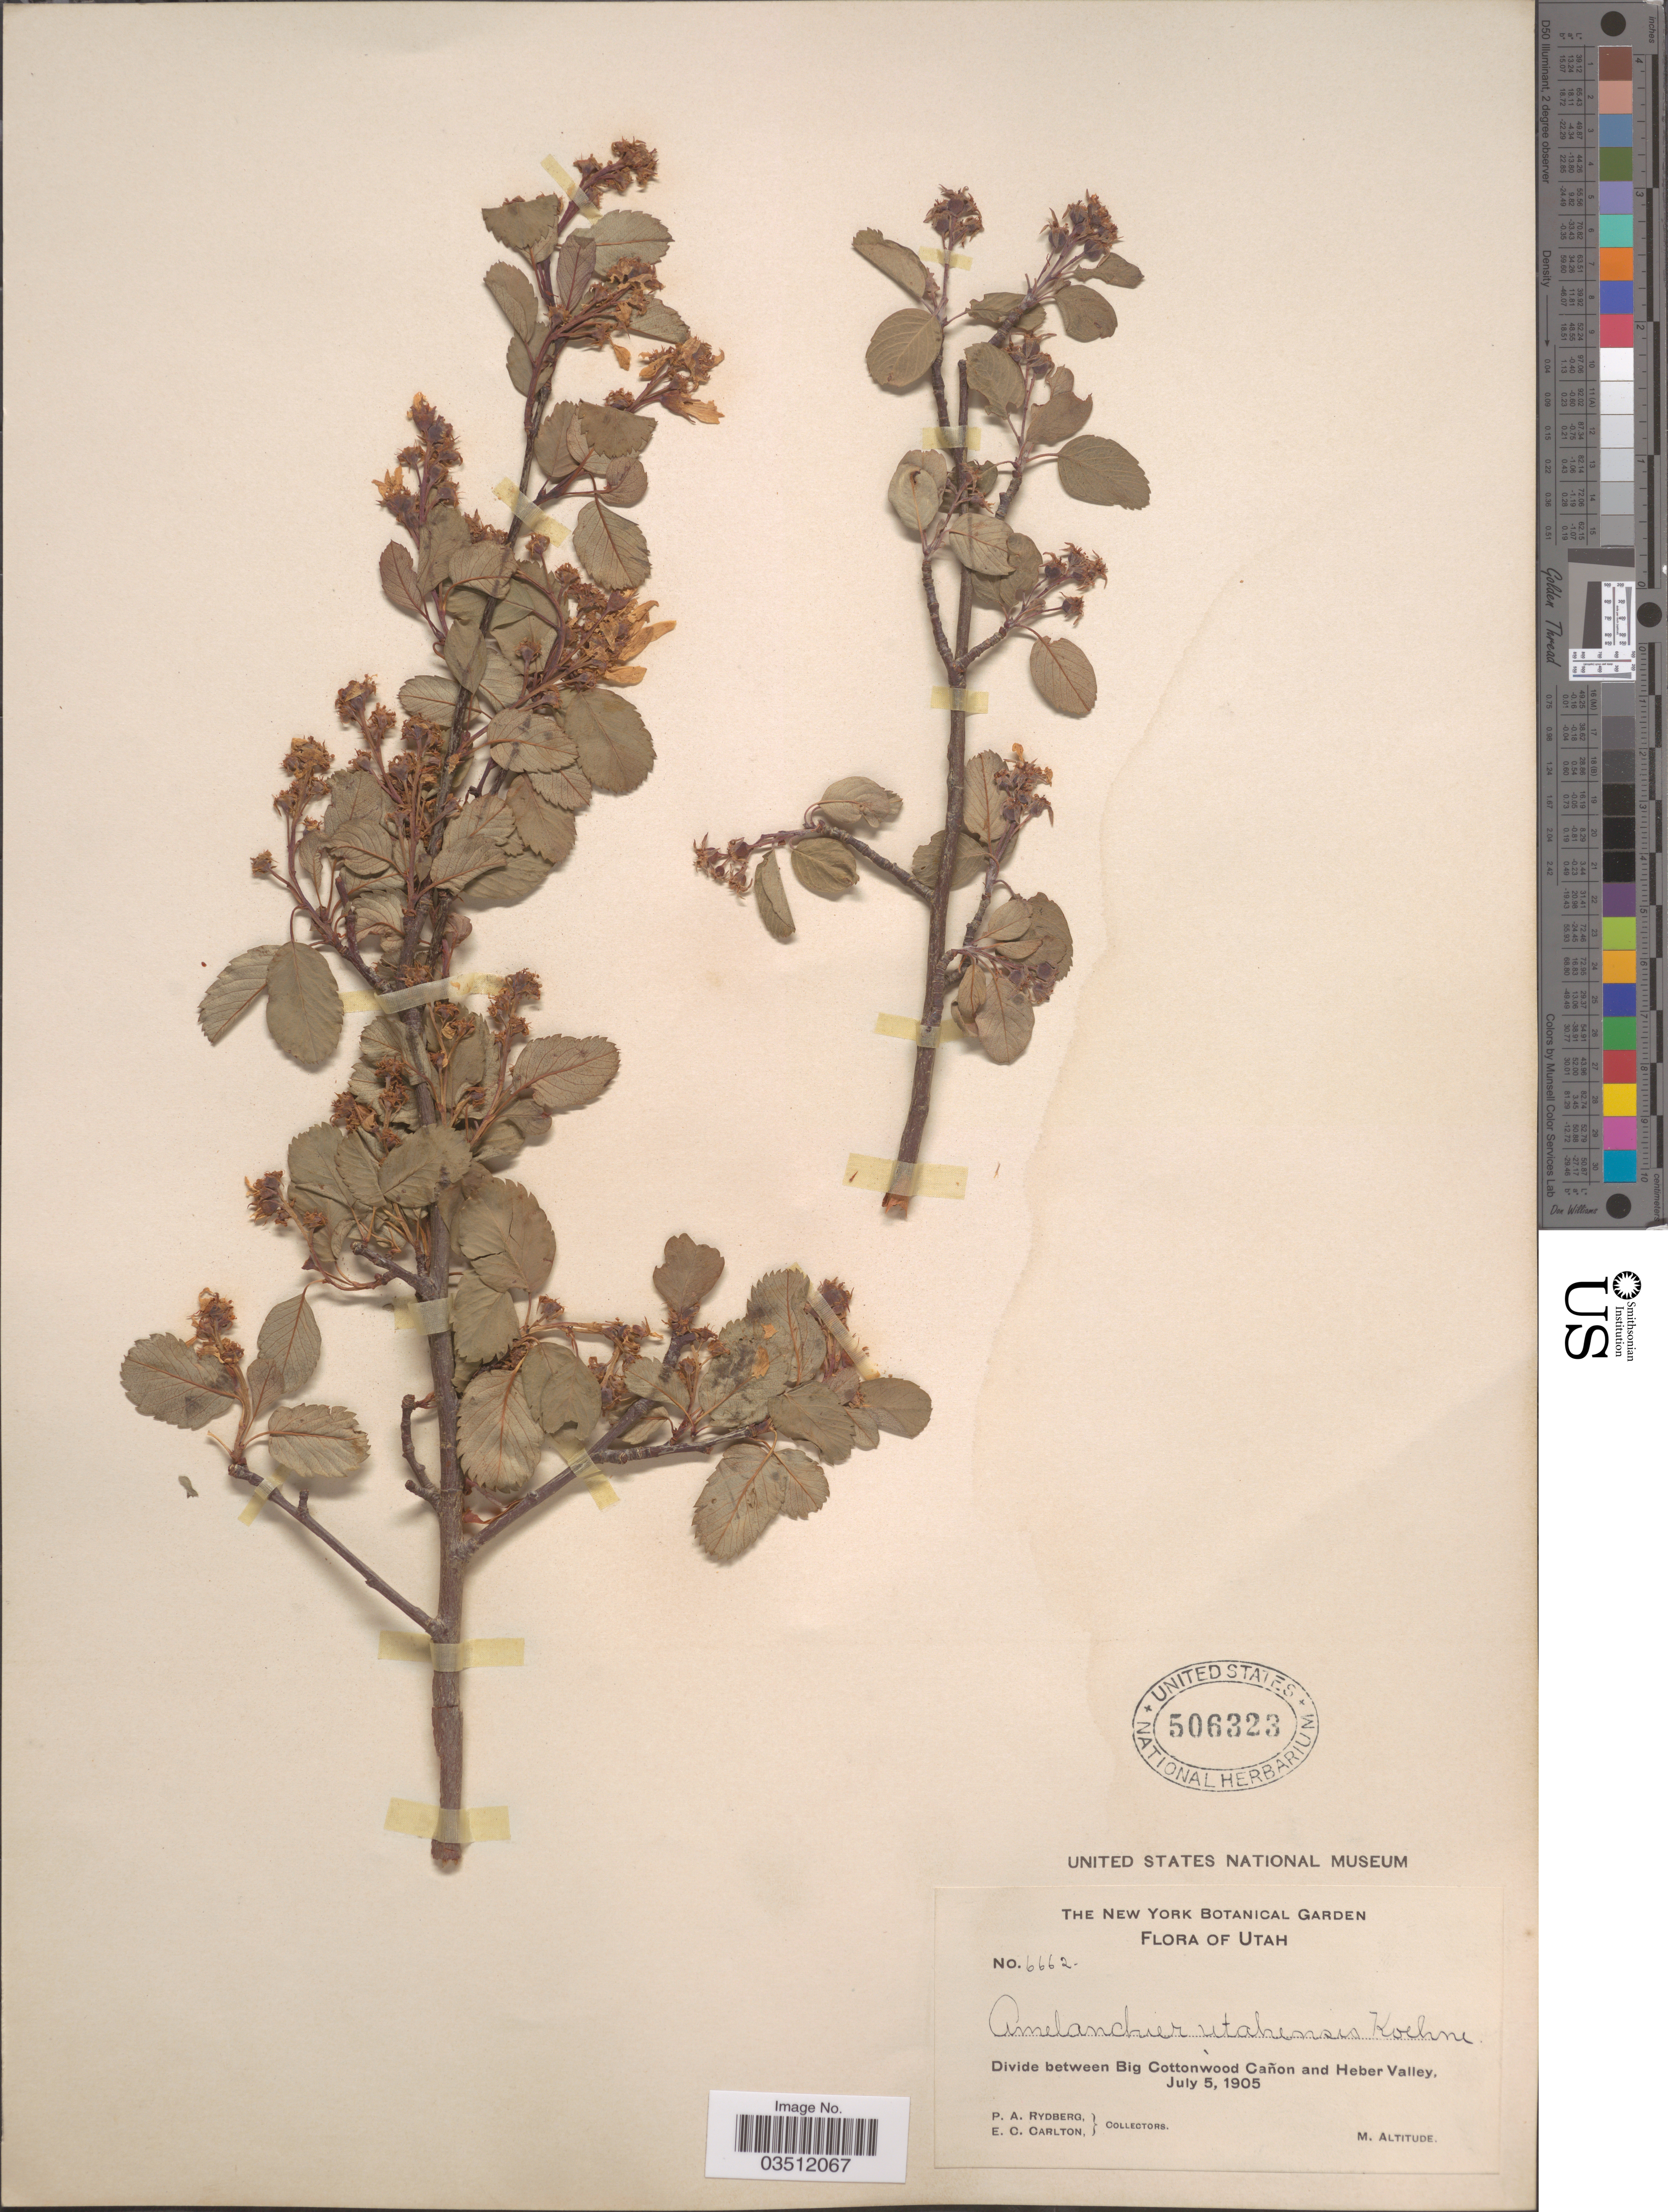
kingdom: Plantae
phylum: Tracheophyta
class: Magnoliopsida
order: Rosales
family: Rosaceae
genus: Amelanchier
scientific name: Amelanchier elliptica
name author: A. Nelson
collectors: P. A. Rydberg & E. Carlton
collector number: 6662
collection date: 1905-07-05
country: United States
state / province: Utah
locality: Divide between Big Cottonwood Cañon and Heber Valley.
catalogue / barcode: US 506323